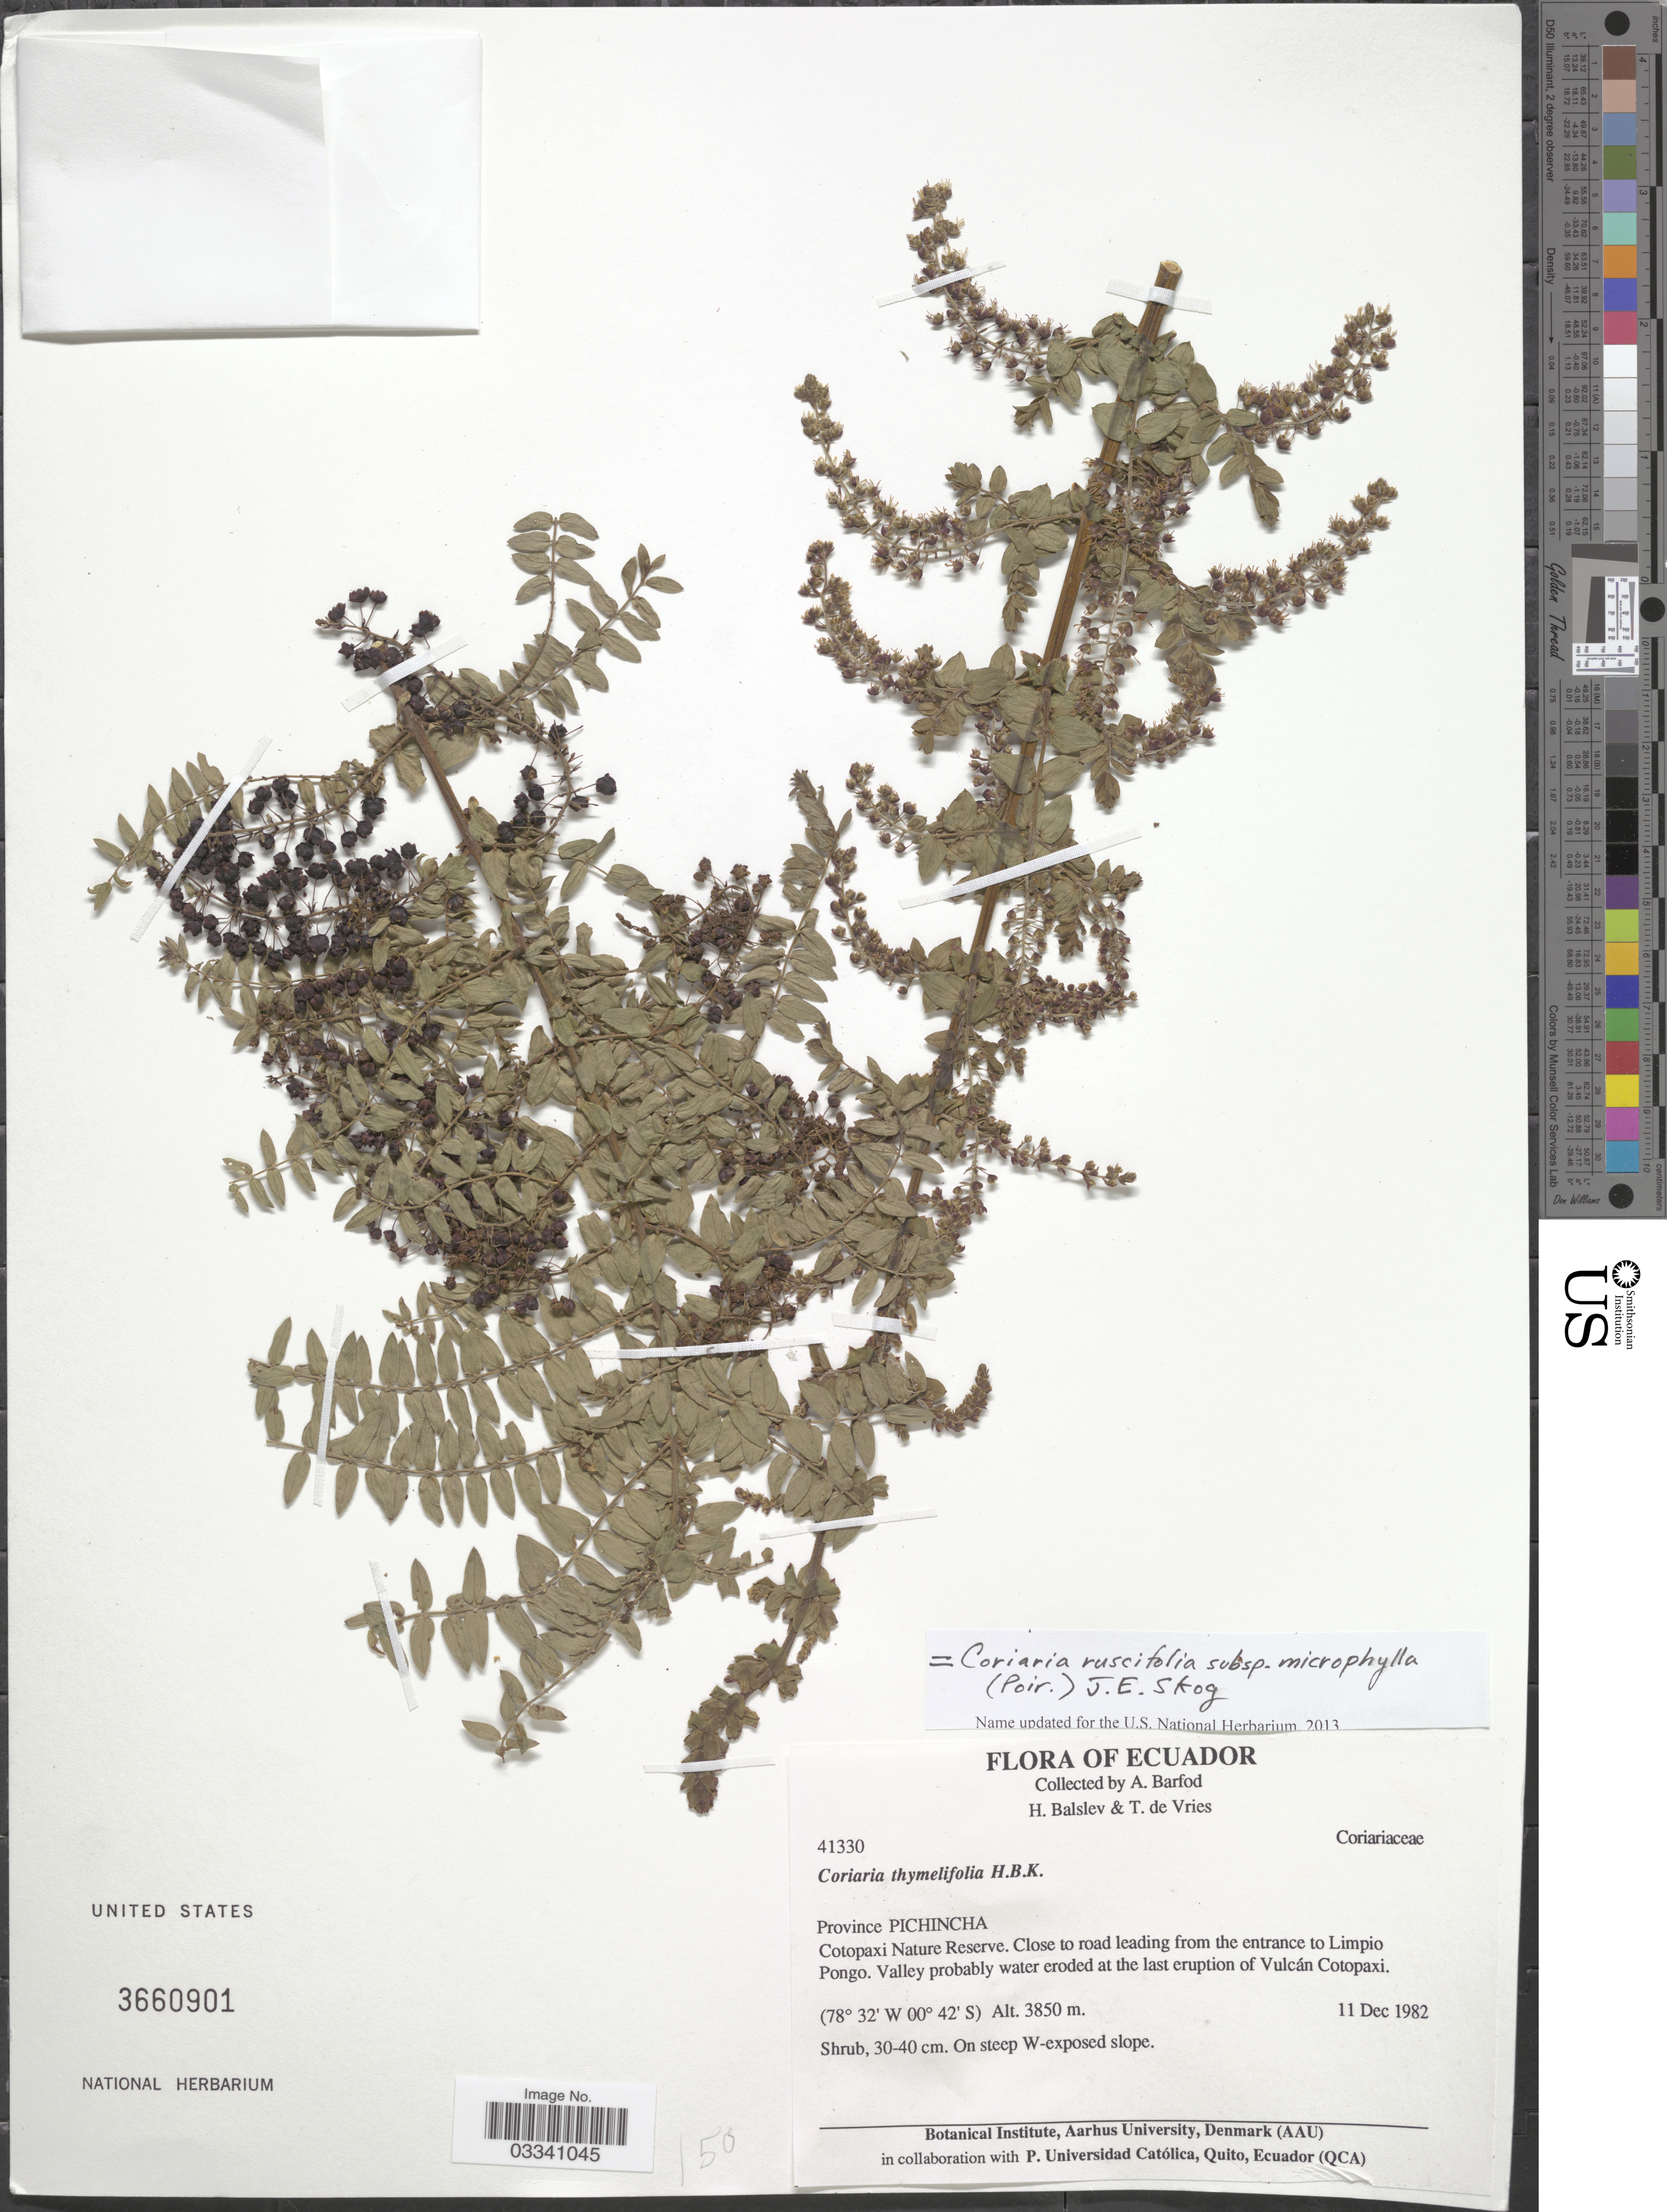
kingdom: Plantae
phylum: Tracheophyta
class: Magnoliopsida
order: Cucurbitales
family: Coriariaceae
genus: Coriaria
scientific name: Coriaria ruscifolia subsp. microphylla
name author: (Poir.) L.E. Skog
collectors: A. Barfod, H. Balslev & T. de Vries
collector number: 41330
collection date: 1982-12-11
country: Ecuador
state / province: Pichincha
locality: Cotopaxi Nature Reserve. Close to road leading from the entrance to Limpio Pongo. Valley probably water eroded at the last eruption of Vulcán Cotopaxi.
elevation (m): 3850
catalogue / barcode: US 3660901